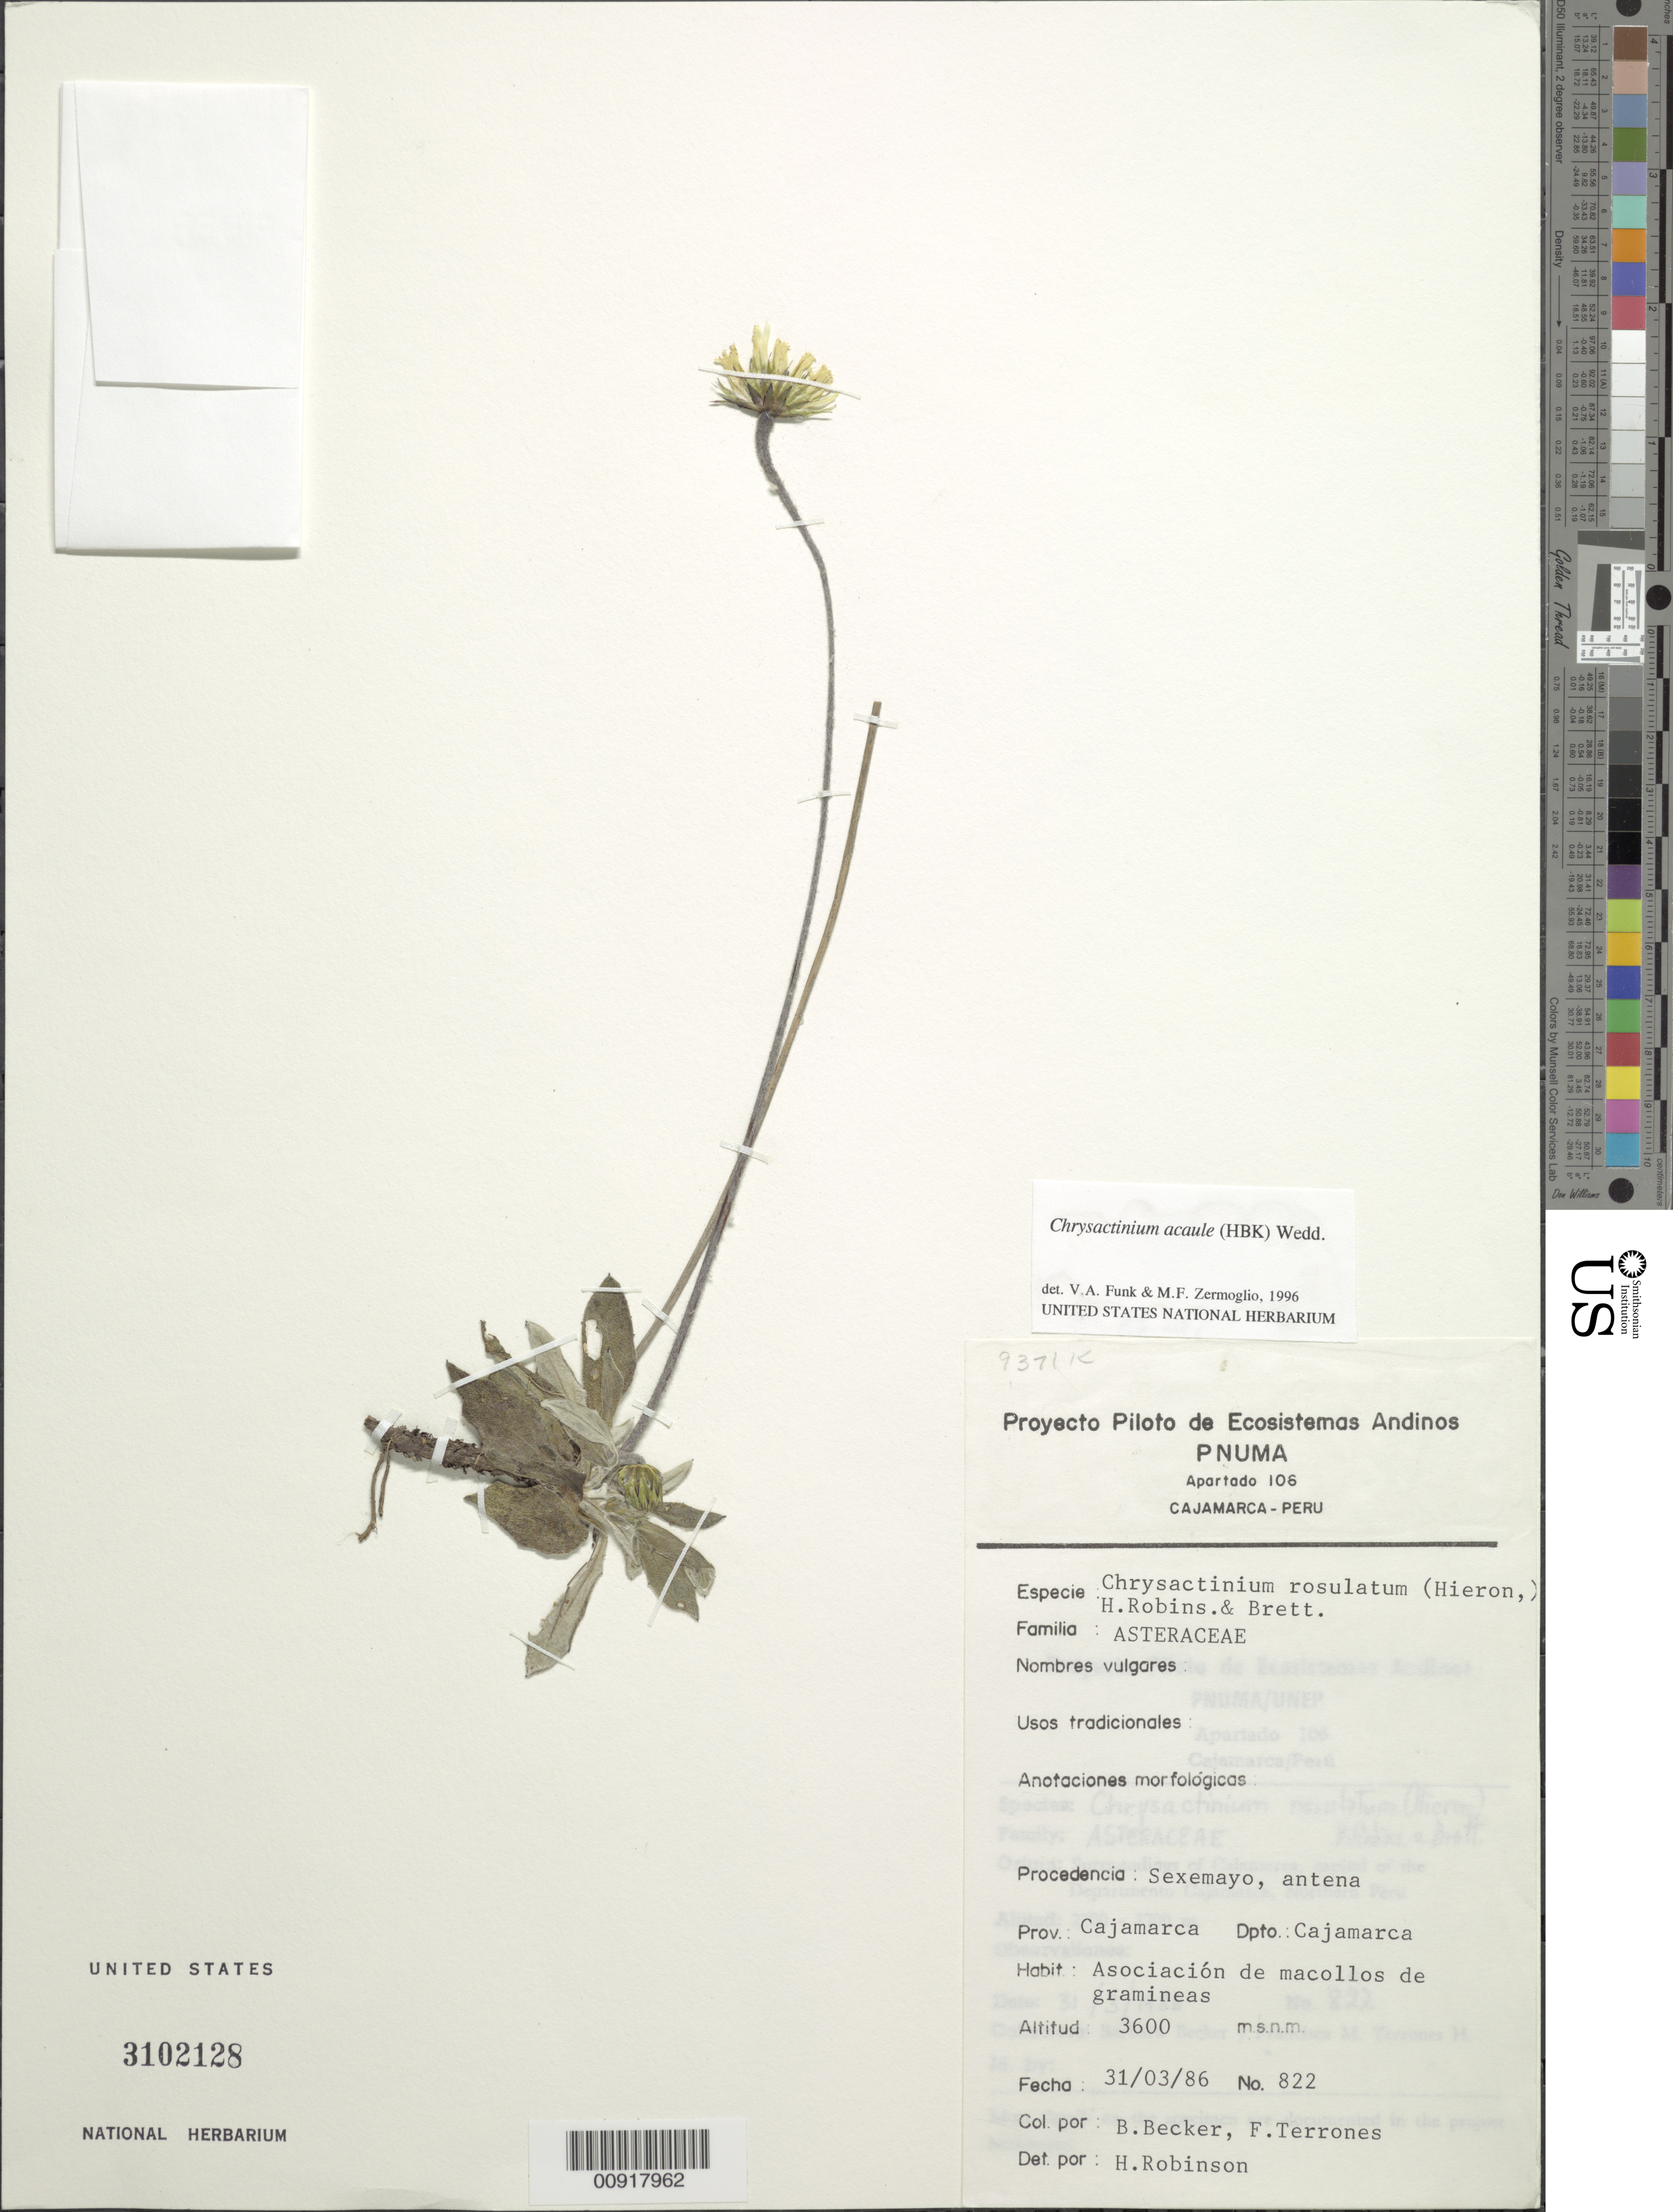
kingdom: Plantae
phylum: Tracheophyta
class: Magnoliopsida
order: Asterales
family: Asteraceae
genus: Chrysactinium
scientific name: Chrysactinium acaule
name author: (Kunth) Wedd.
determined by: Funk, V. A.; Zermoglio, M. F.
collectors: B. Becker & F. Terrones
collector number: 822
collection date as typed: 31 March 1986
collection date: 1986-03-31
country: Peru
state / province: Cajamarca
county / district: Cajamarca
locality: Prov. Cajamarca, Dpto. Cajamarca, Sexemayo, antena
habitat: Asociacion de macollos de gramineas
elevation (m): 3600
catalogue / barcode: US 3102128